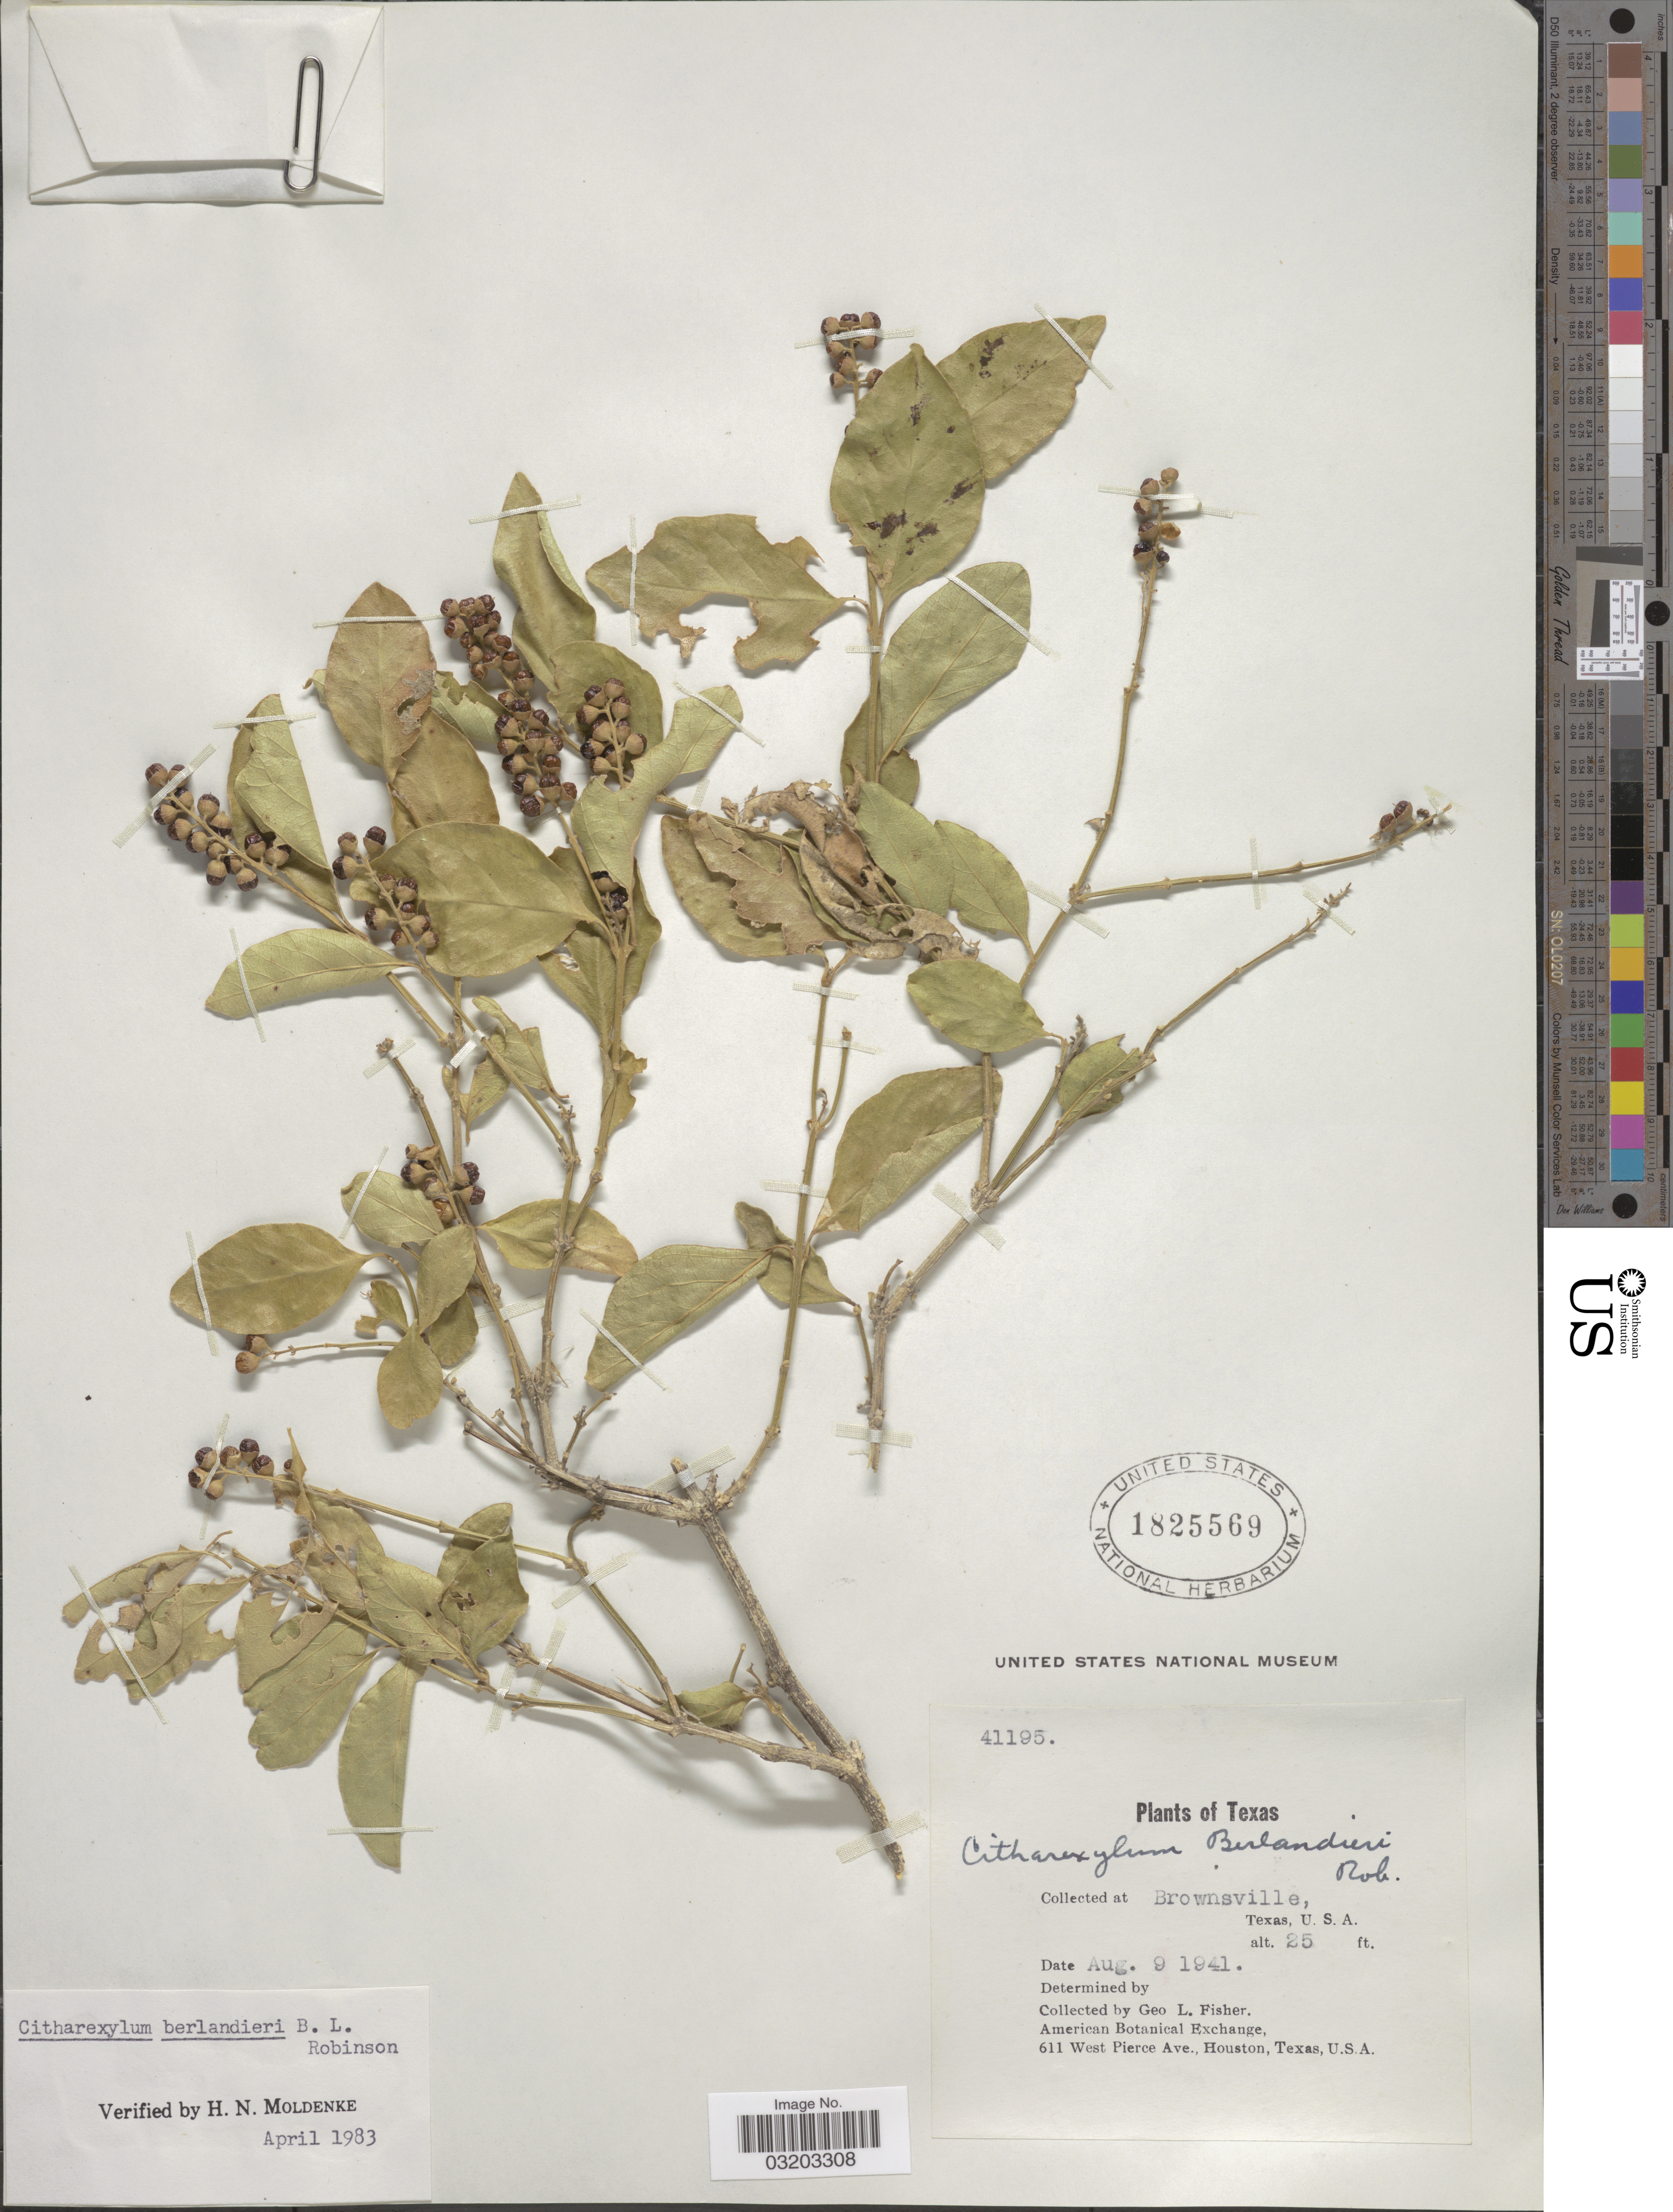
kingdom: Plantae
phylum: Tracheophyta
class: Magnoliopsida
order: Lamiales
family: Verbenaceae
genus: Citharexylum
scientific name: Citharexylum berlandieri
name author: B.L. Rob.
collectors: G. L. Fisher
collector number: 41195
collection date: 1941-08-09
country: United States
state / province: Texas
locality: Brownsville.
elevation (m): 8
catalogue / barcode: US 1825569